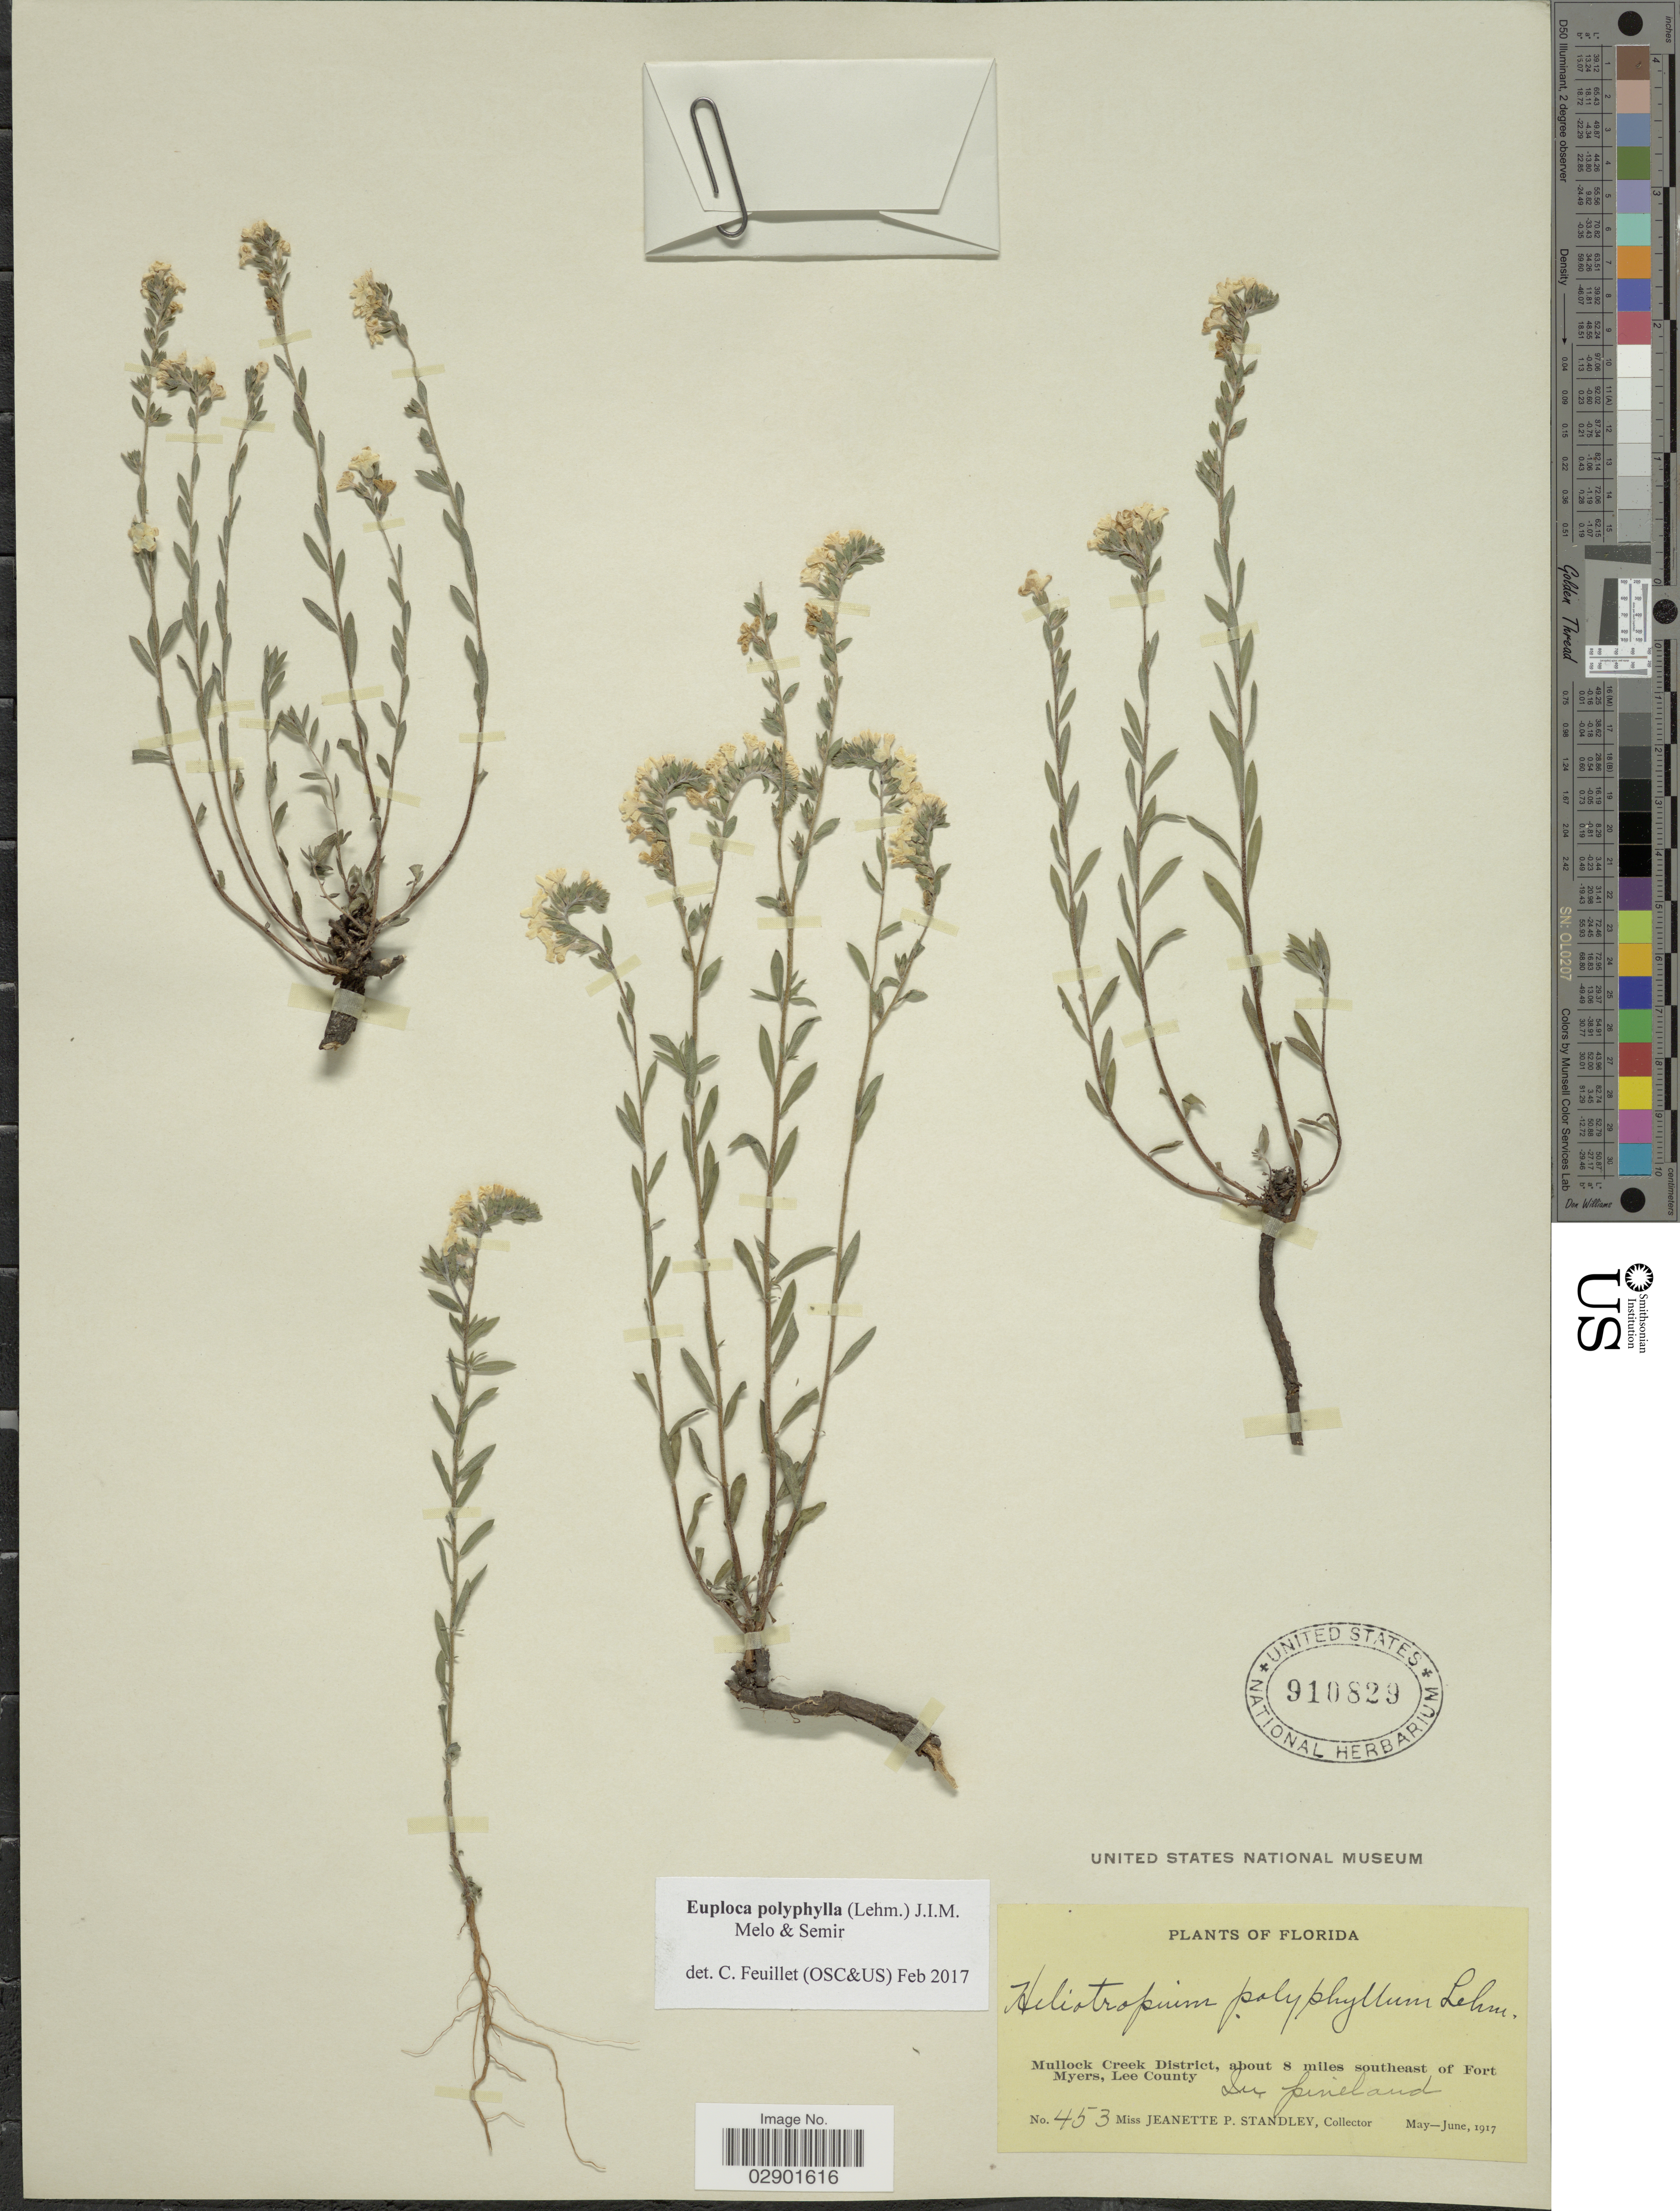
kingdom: Plantae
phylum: Tracheophyta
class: Magnoliopsida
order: Boraginales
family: Heliotropiaceae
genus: Euploca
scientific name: Euploca polyphylla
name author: (Lehm.) J.I.M. Melo & Semir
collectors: J. P. Standley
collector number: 453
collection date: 1917-05/1917-06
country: United States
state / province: Florida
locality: Mullock Creek District, about 8 miles southeast of Fort Myers, Lee County. Su Pineland.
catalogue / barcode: US 910829